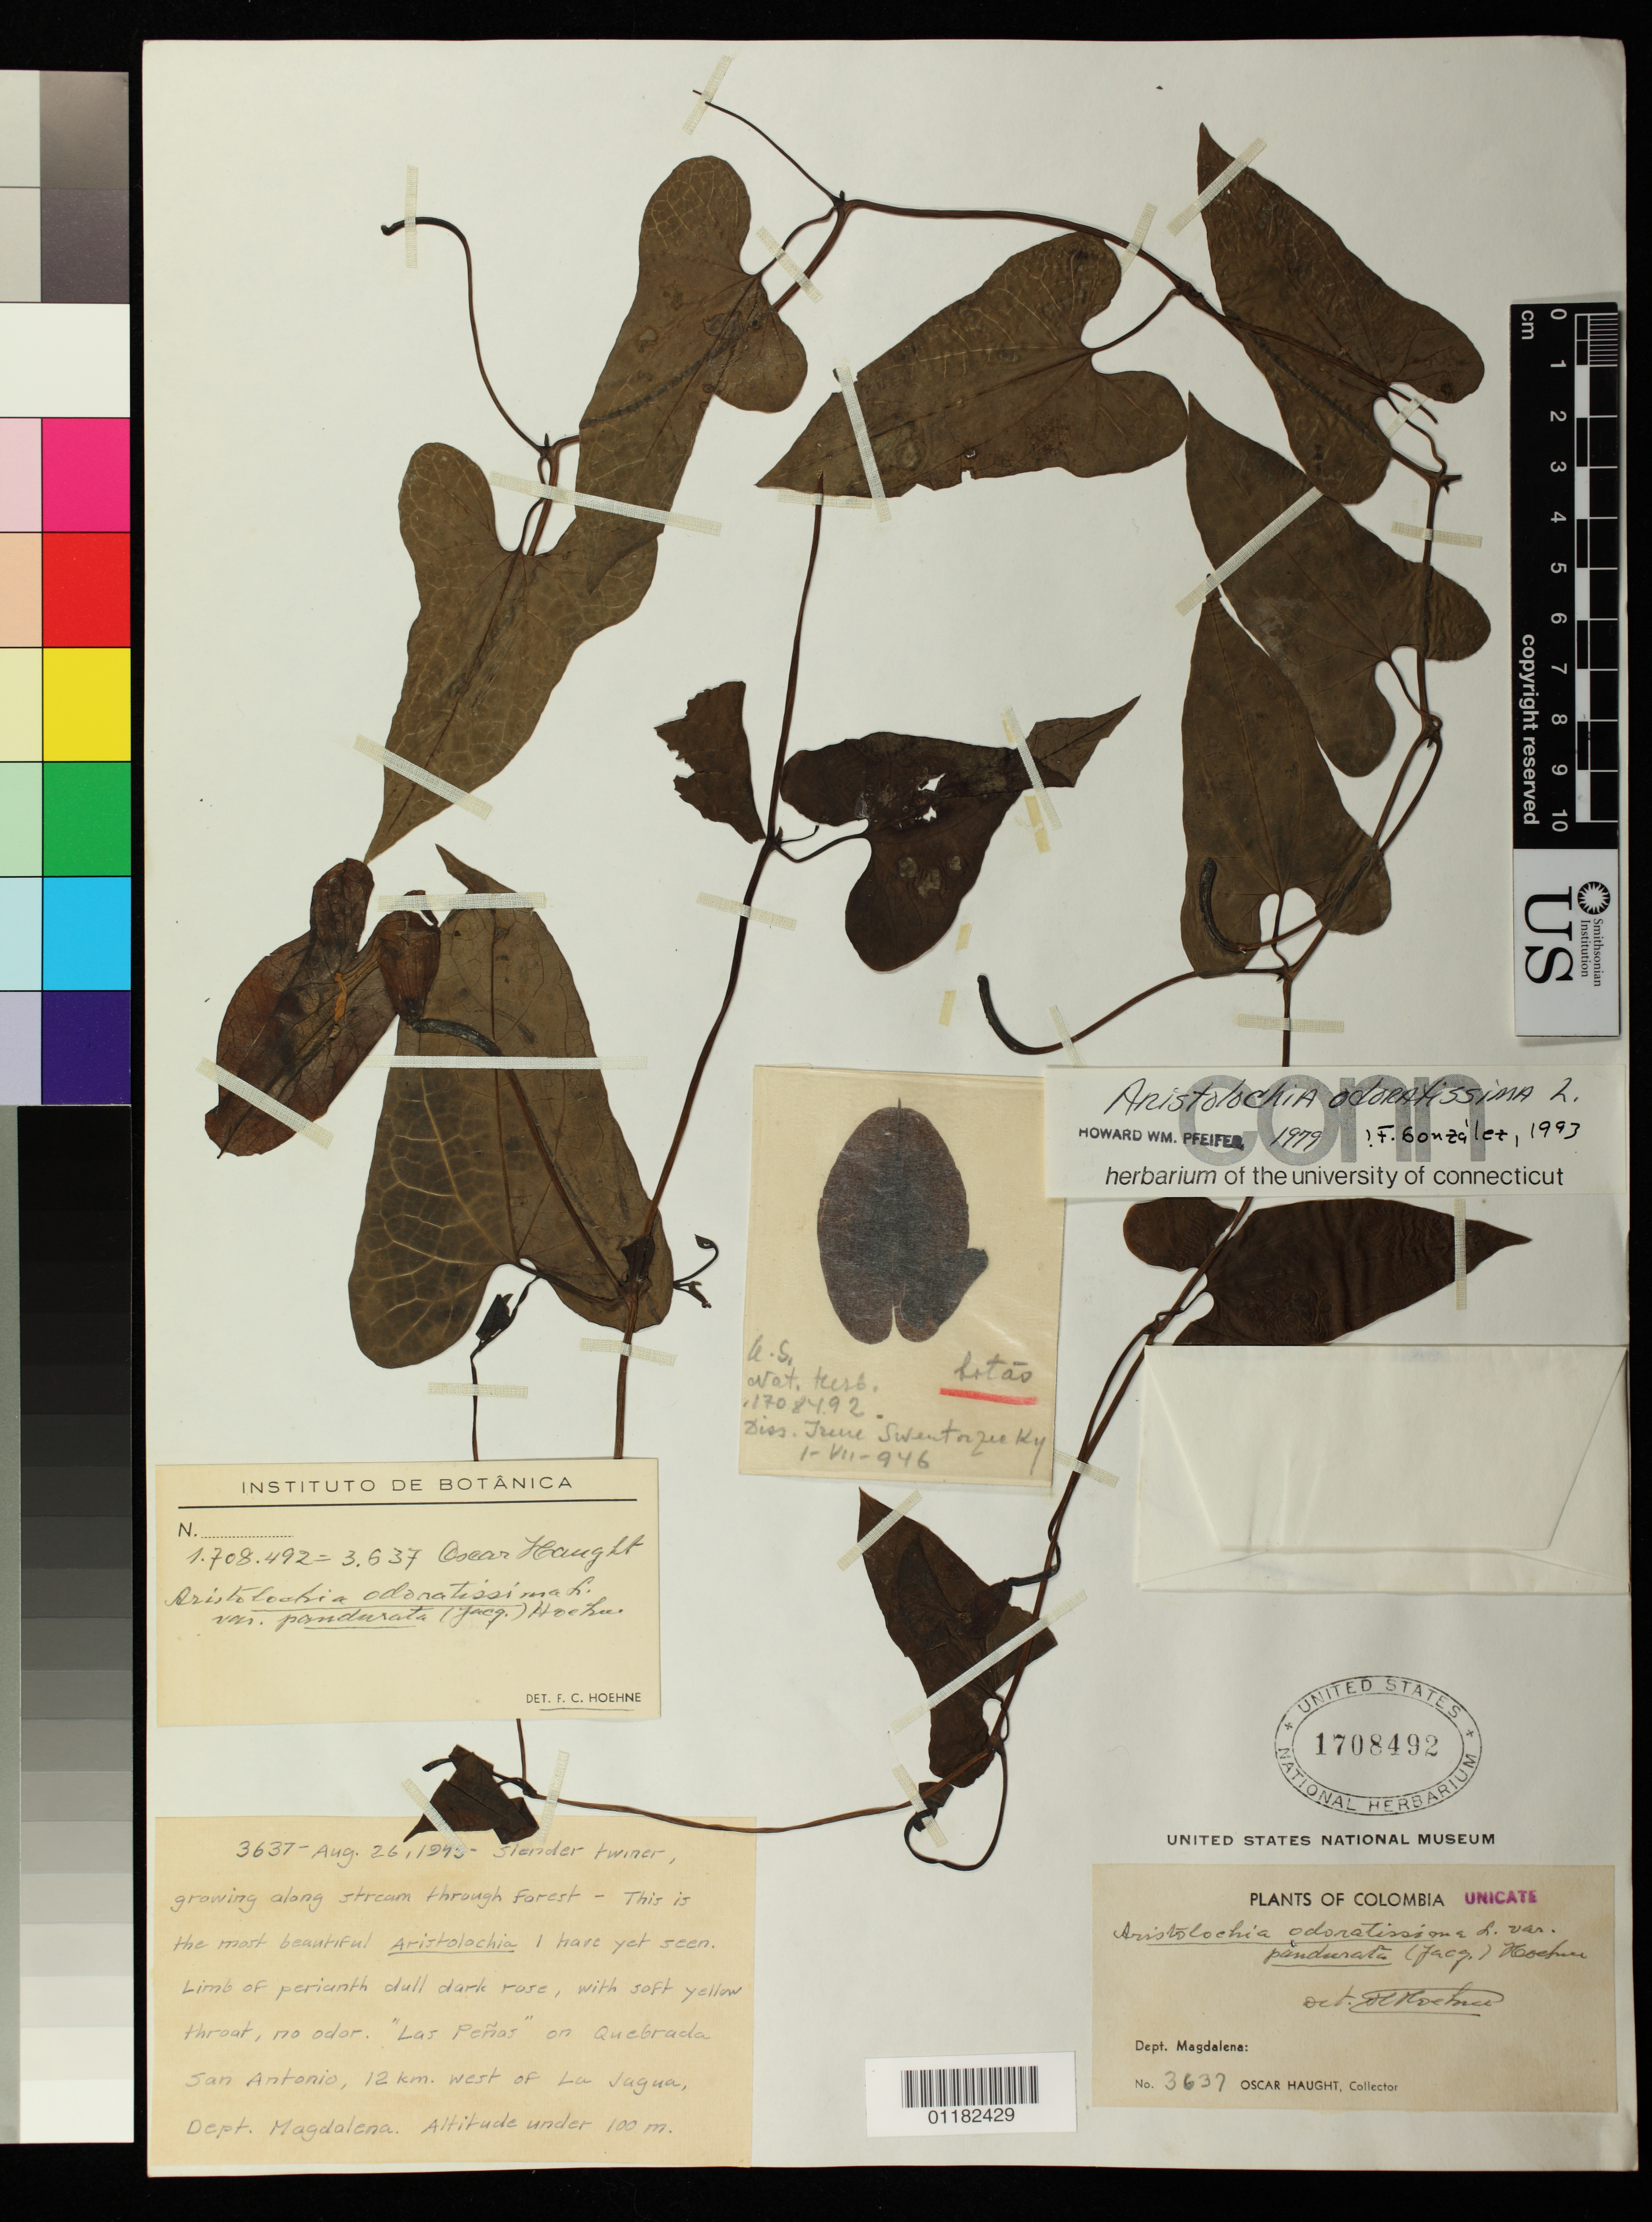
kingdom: Plantae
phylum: Tracheophyta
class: Magnoliopsida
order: Piperales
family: Aristolochiaceae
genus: Aristolochia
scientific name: Aristolochia odoratissima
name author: L.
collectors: O. L. Haught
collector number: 3637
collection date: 1943-08-26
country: Colombia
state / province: Cesar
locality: "Las Penas", 12 km west of La Jagua on Quebrada San Antonio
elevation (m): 0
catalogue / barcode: US 1708492